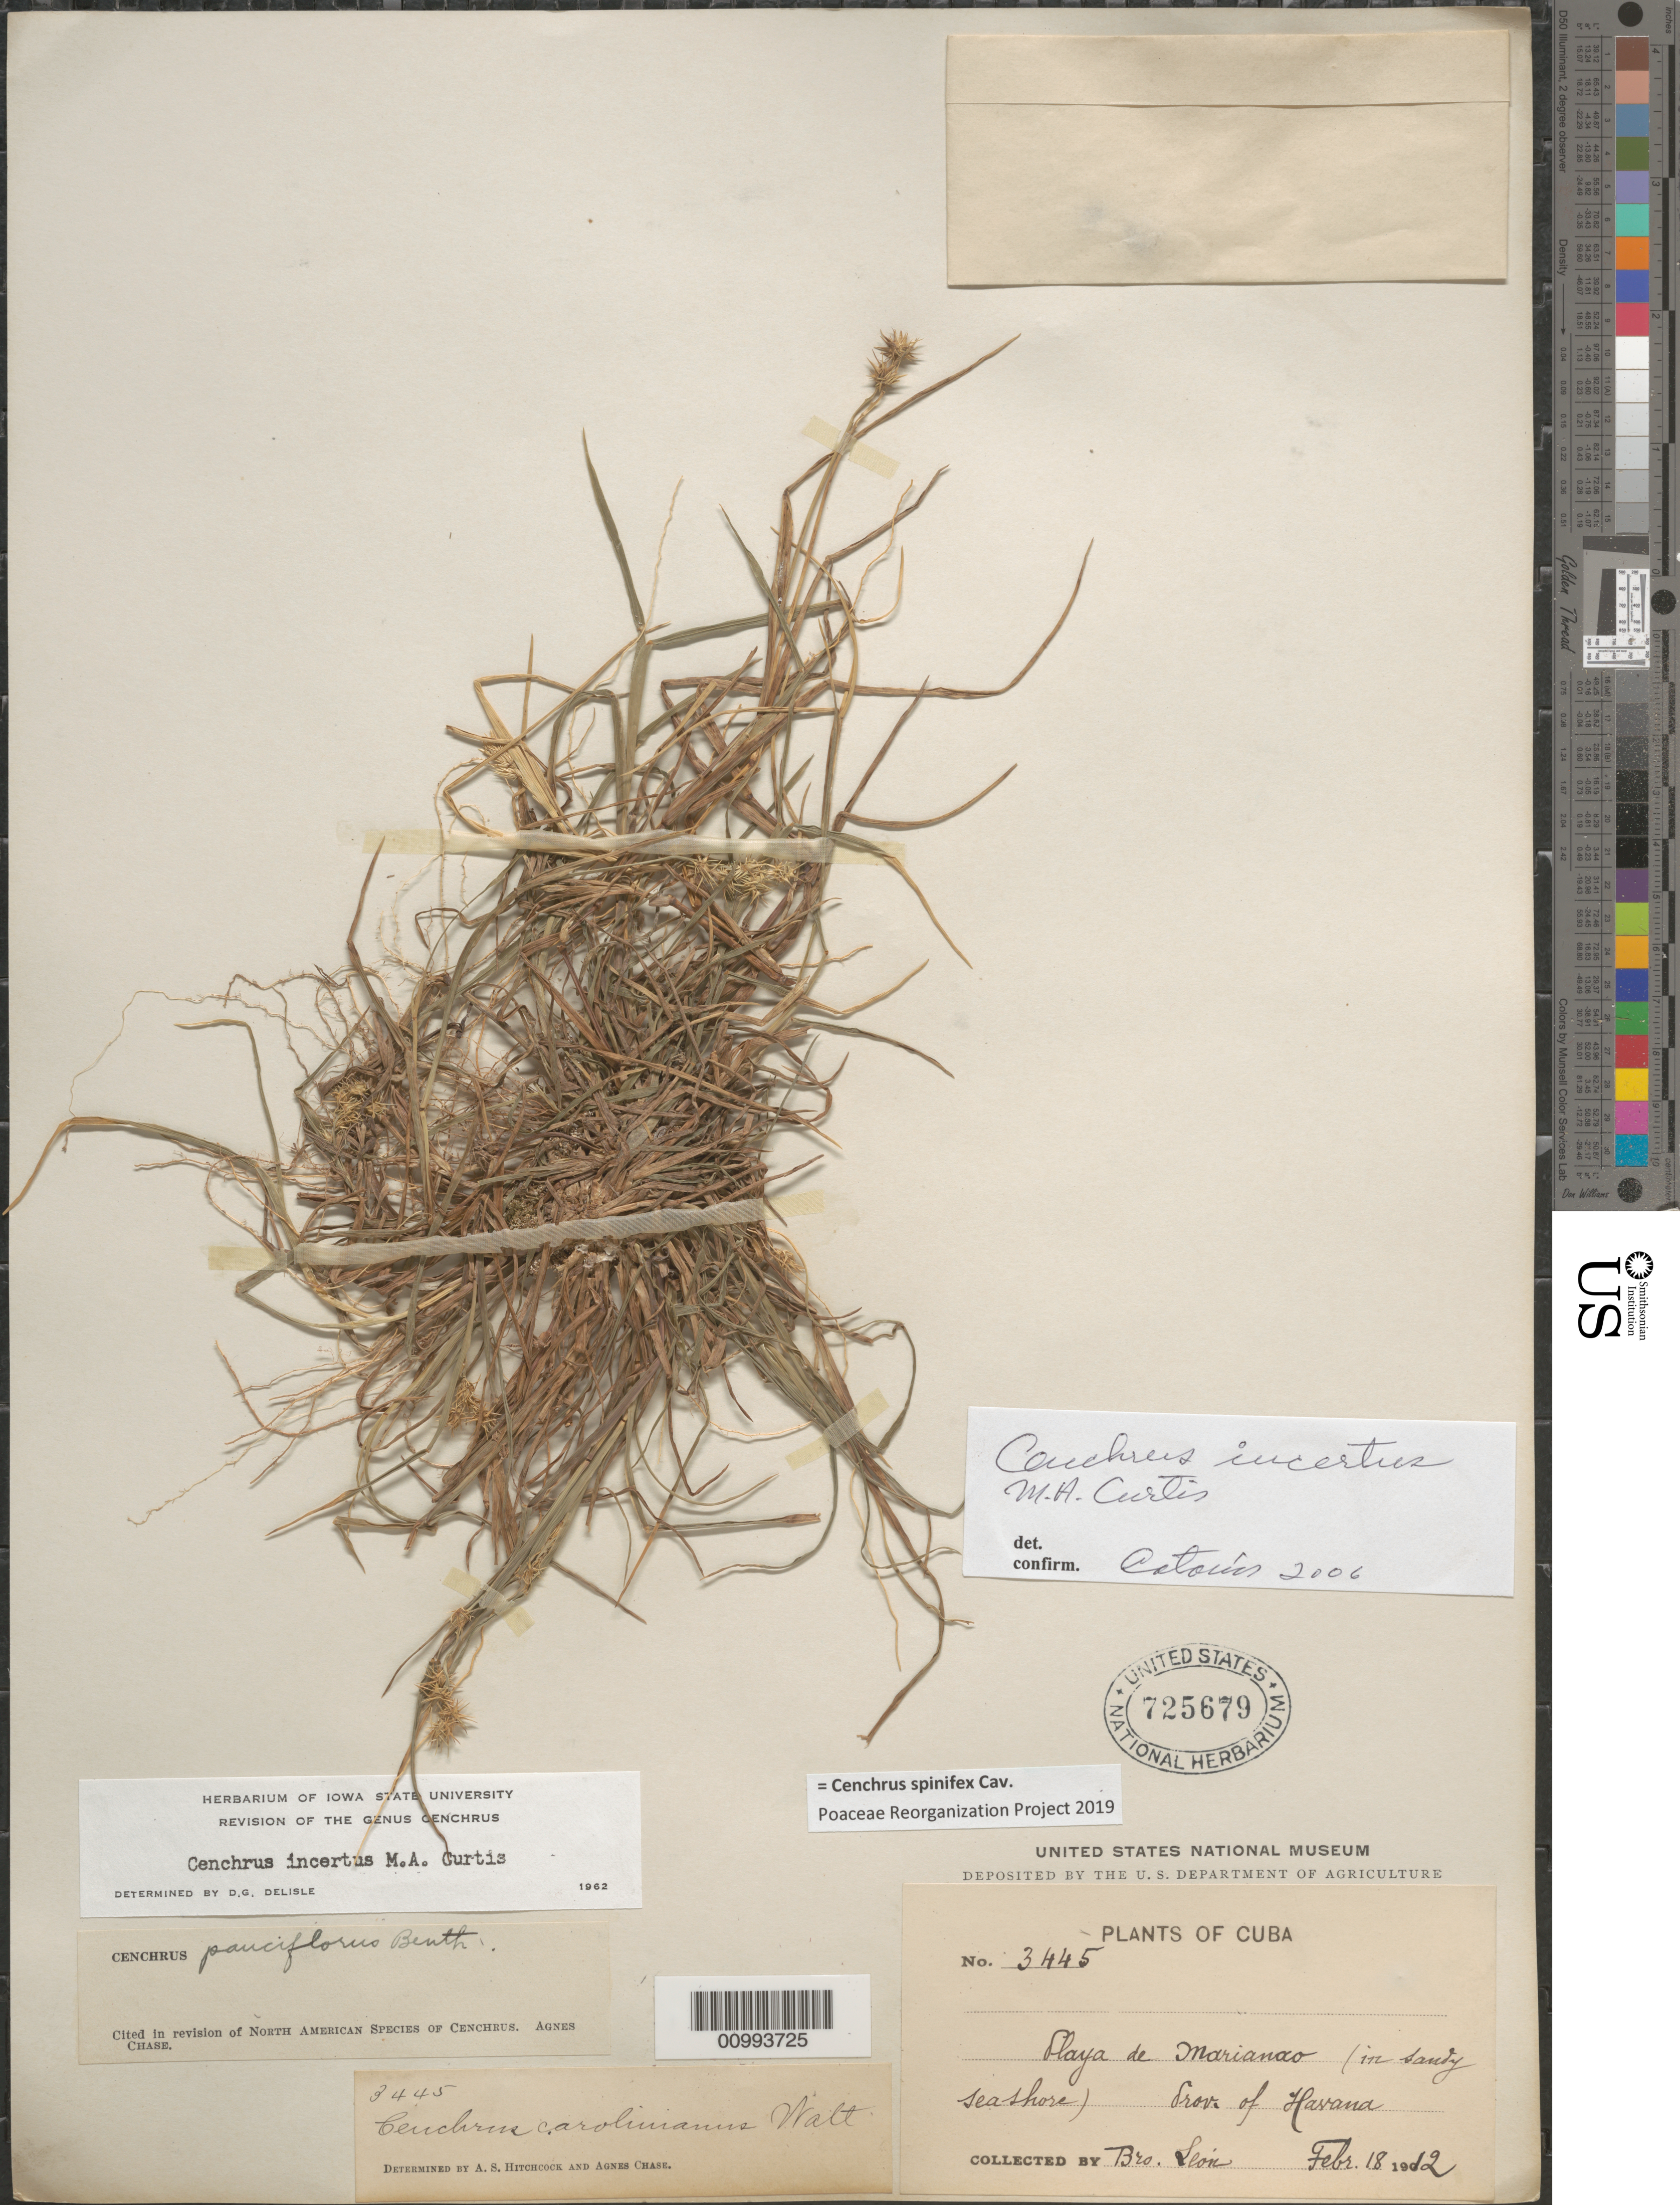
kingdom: Plantae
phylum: Tracheophyta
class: Liliopsida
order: Poales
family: Poaceae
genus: Cenchrus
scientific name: Cenchrus spinifex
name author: Cav.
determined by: Poaceae Reorganization Project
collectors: Bro. León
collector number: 3445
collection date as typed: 18 Feb 1912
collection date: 1912-02-18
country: Cuba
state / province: La Habana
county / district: Municipio Playa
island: Cuba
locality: Playa de Marianao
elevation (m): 65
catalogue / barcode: US 725679